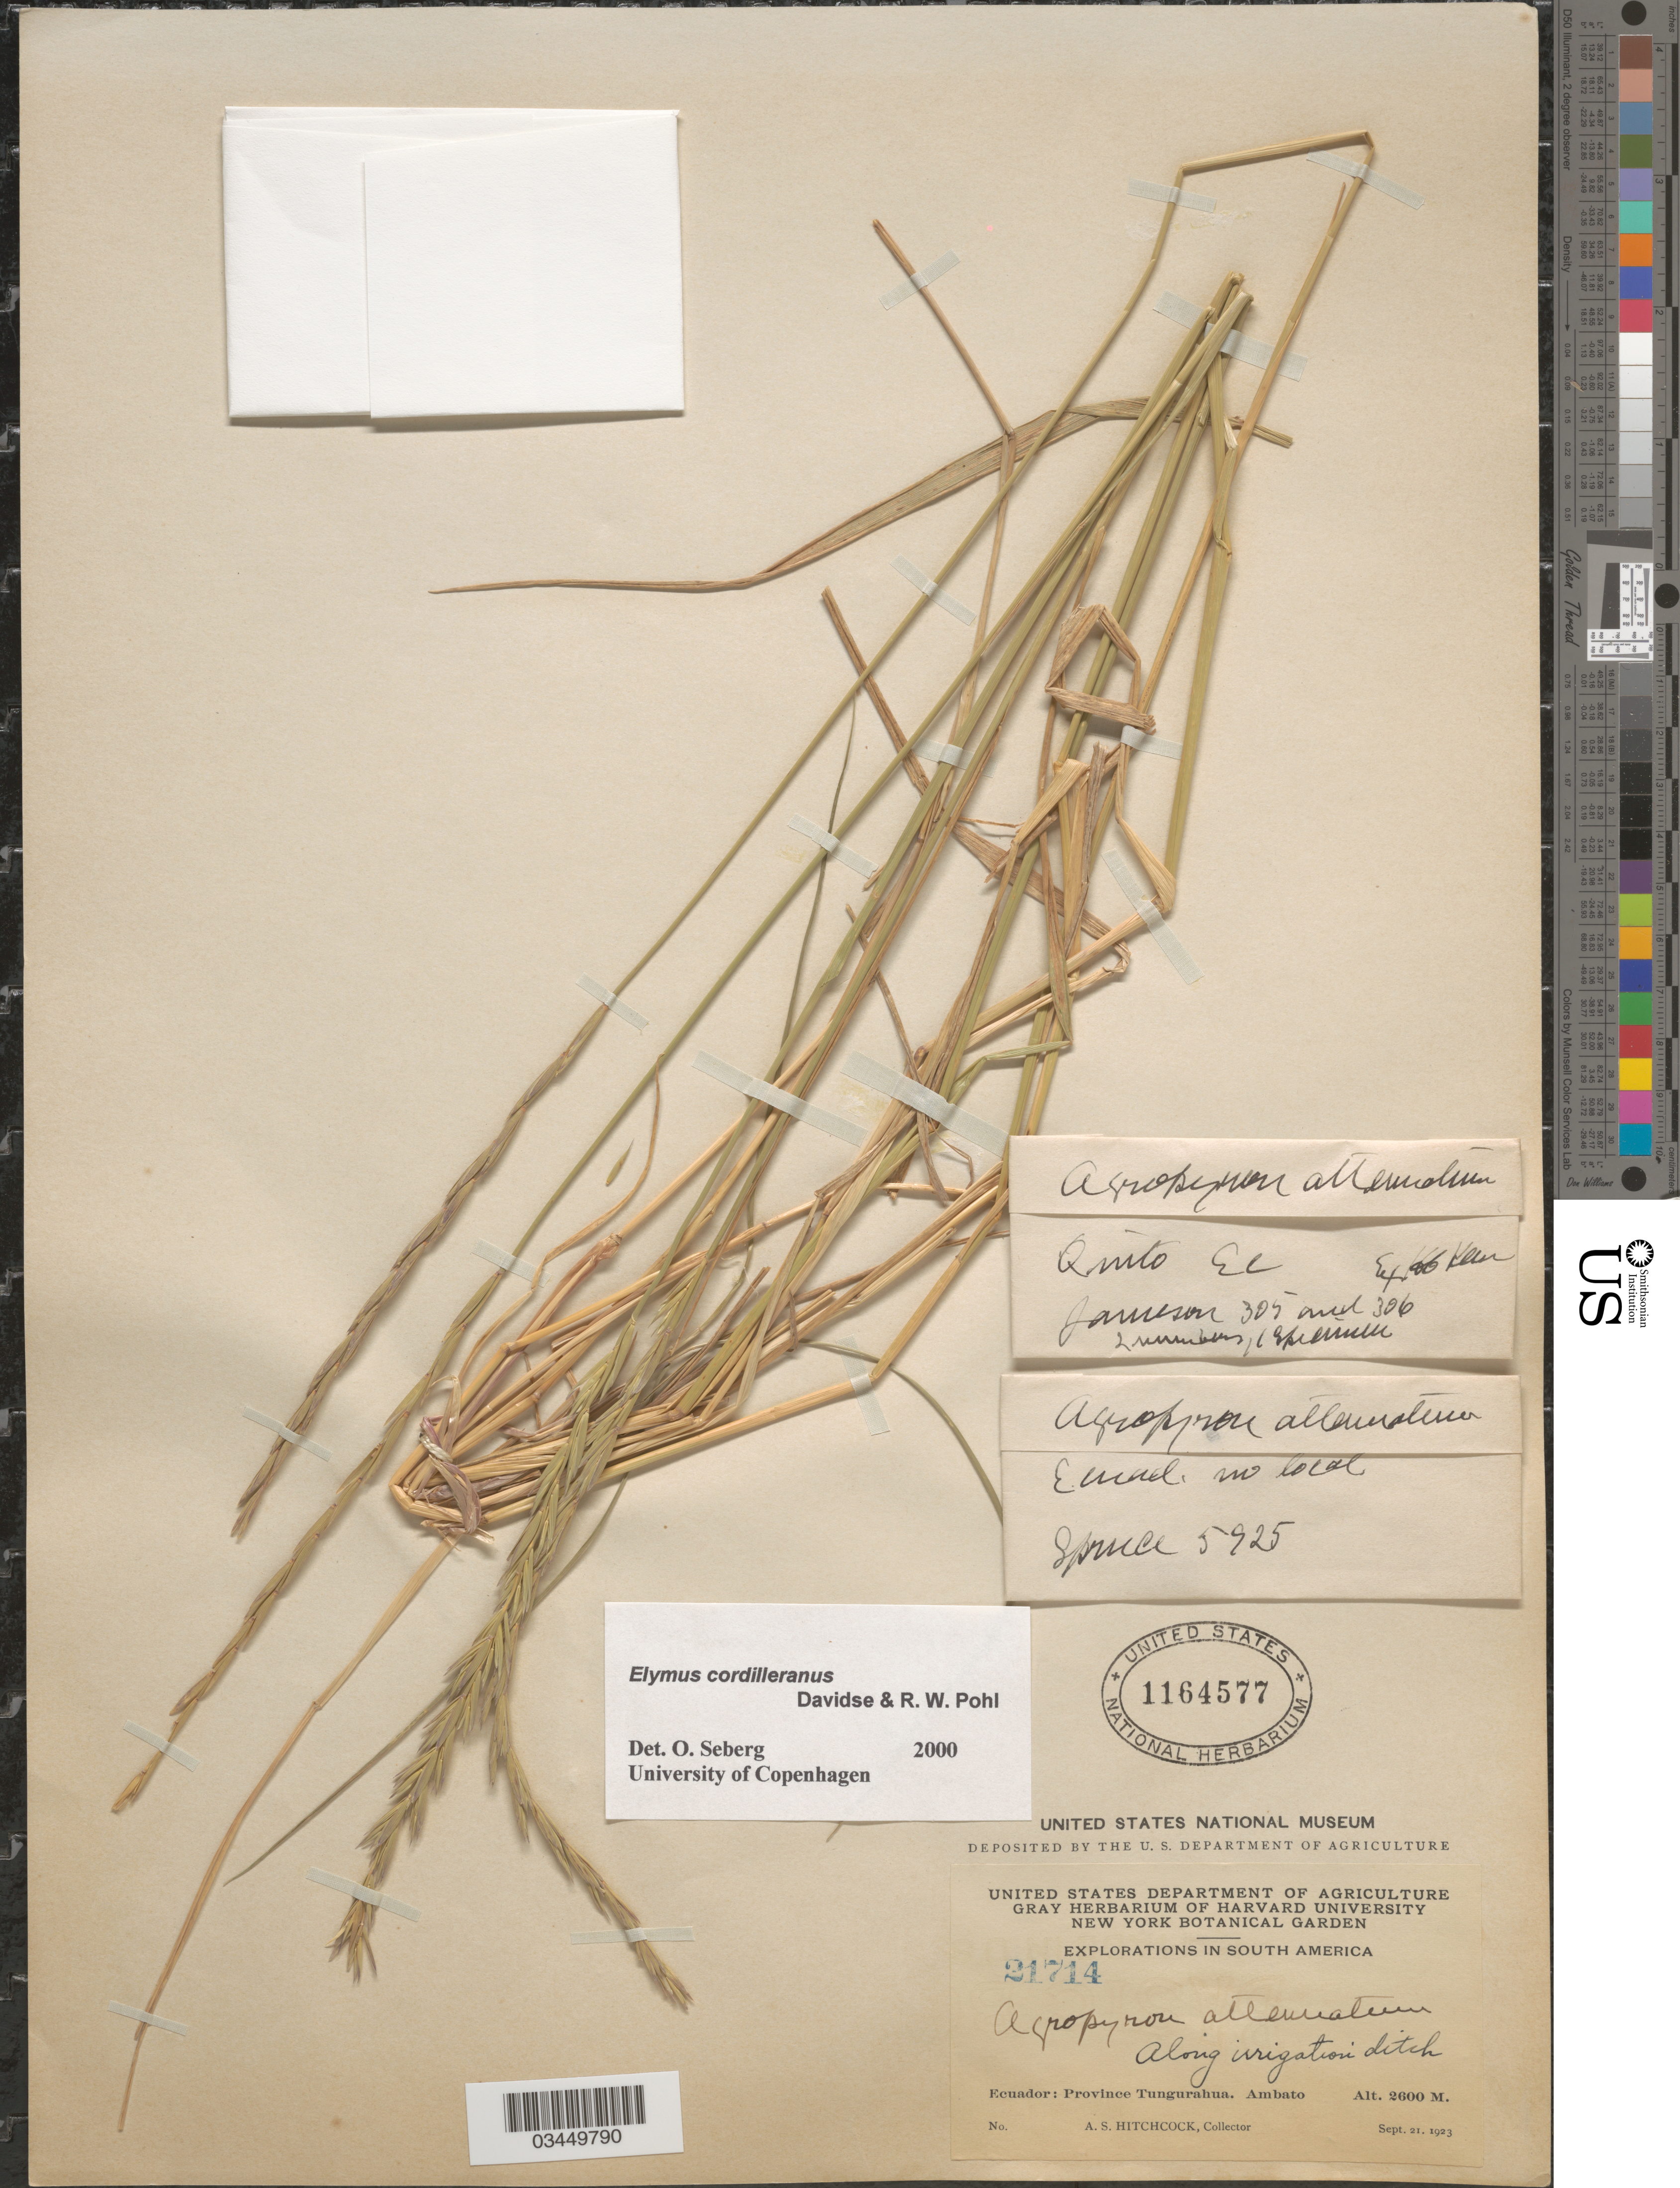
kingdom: Plantae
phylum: Tracheophyta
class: Liliopsida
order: Poales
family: Poaceae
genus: Elymus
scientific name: Elymus cordilleranus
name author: Davidse & R.W. Pohl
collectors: A. S. Hitchcock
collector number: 21714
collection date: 1923-09-21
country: Ecuador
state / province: Tungurahua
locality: Explorations in South America. Ambato.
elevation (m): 2600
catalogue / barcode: US 1164577